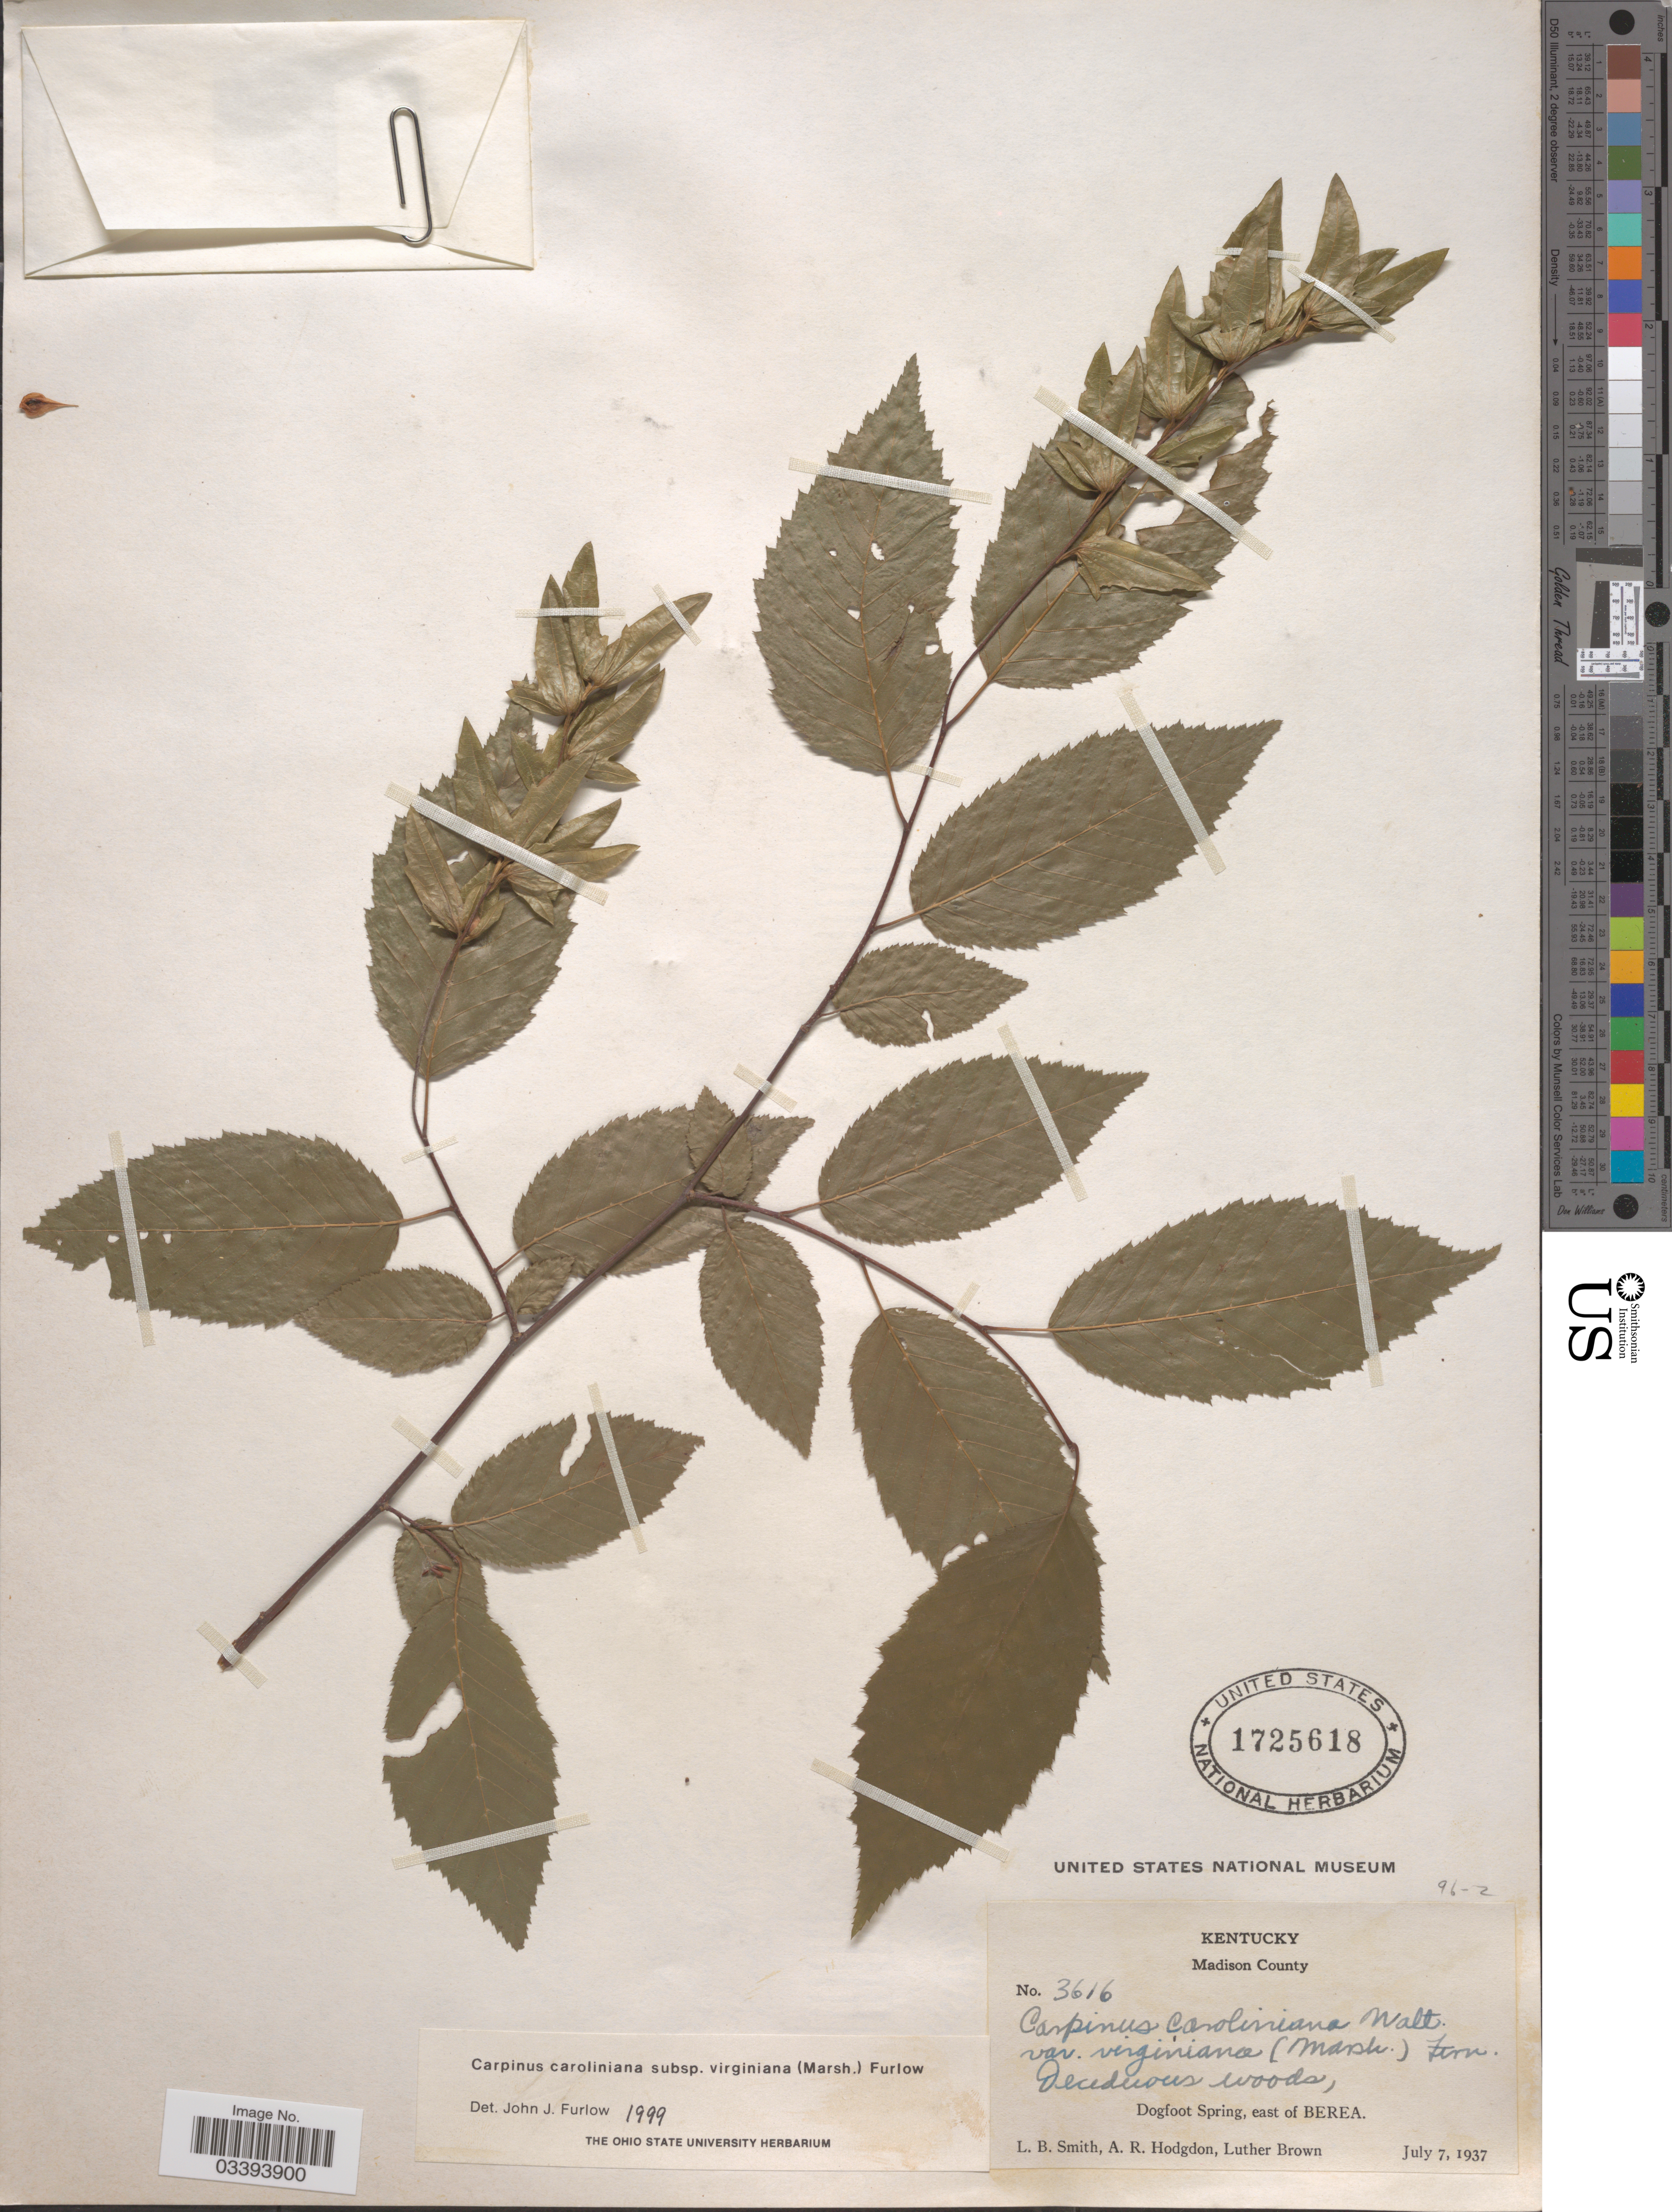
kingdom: Plantae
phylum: Tracheophyta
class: Magnoliopsida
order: Fagales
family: Betulaceae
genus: Carpinus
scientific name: Carpinus caroliniana subsp. virginiana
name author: (Marshall) Furlow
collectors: L. Smith, A. R. Hodgdon & L. Brown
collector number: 3616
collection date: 1937-07-07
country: United States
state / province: Kentucky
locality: Madison County. Dogfoot Spring, east of Berea.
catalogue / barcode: US 1725618